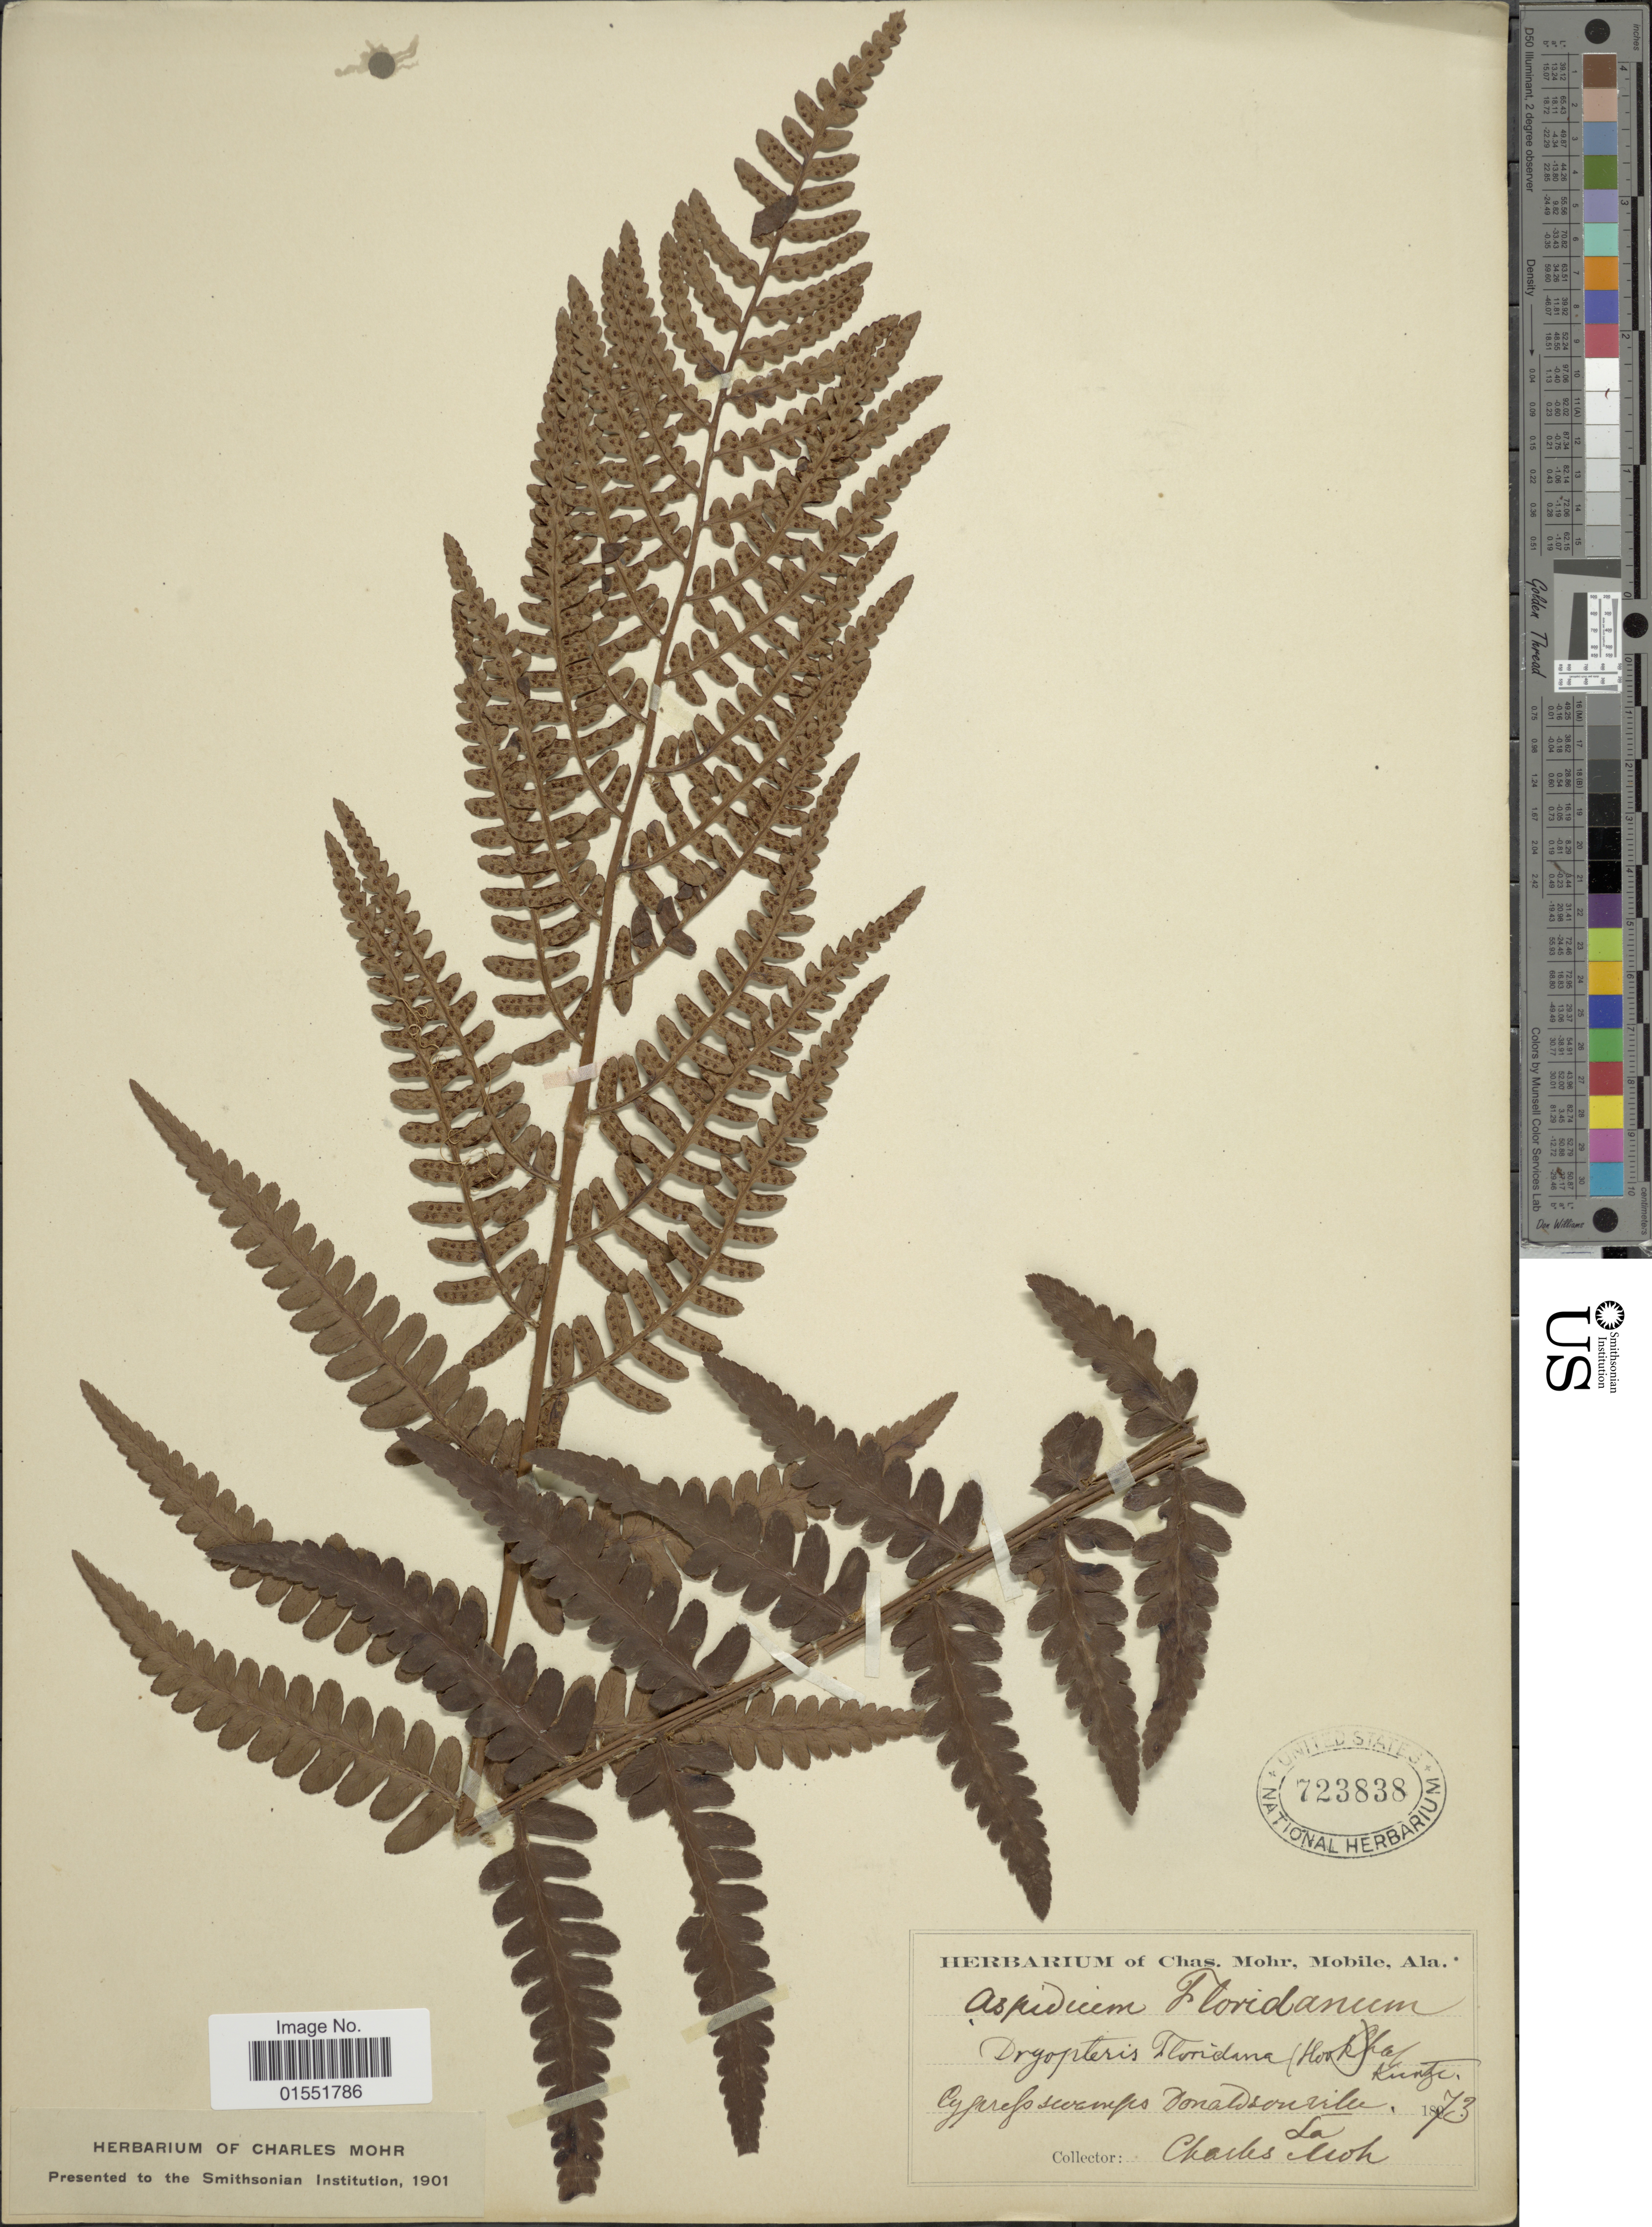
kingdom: Plantae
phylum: Tracheophyta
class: Polypodiopsida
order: Polypodiales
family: Dryopteridaceae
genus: Dryopteris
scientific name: Dryopteris ludoviciana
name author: (Kunze) Small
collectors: Mohr, C. T. (herbarium)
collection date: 1873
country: United States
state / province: Louisiana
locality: Cypurefo Swamps Donaldsonville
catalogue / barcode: US 723838